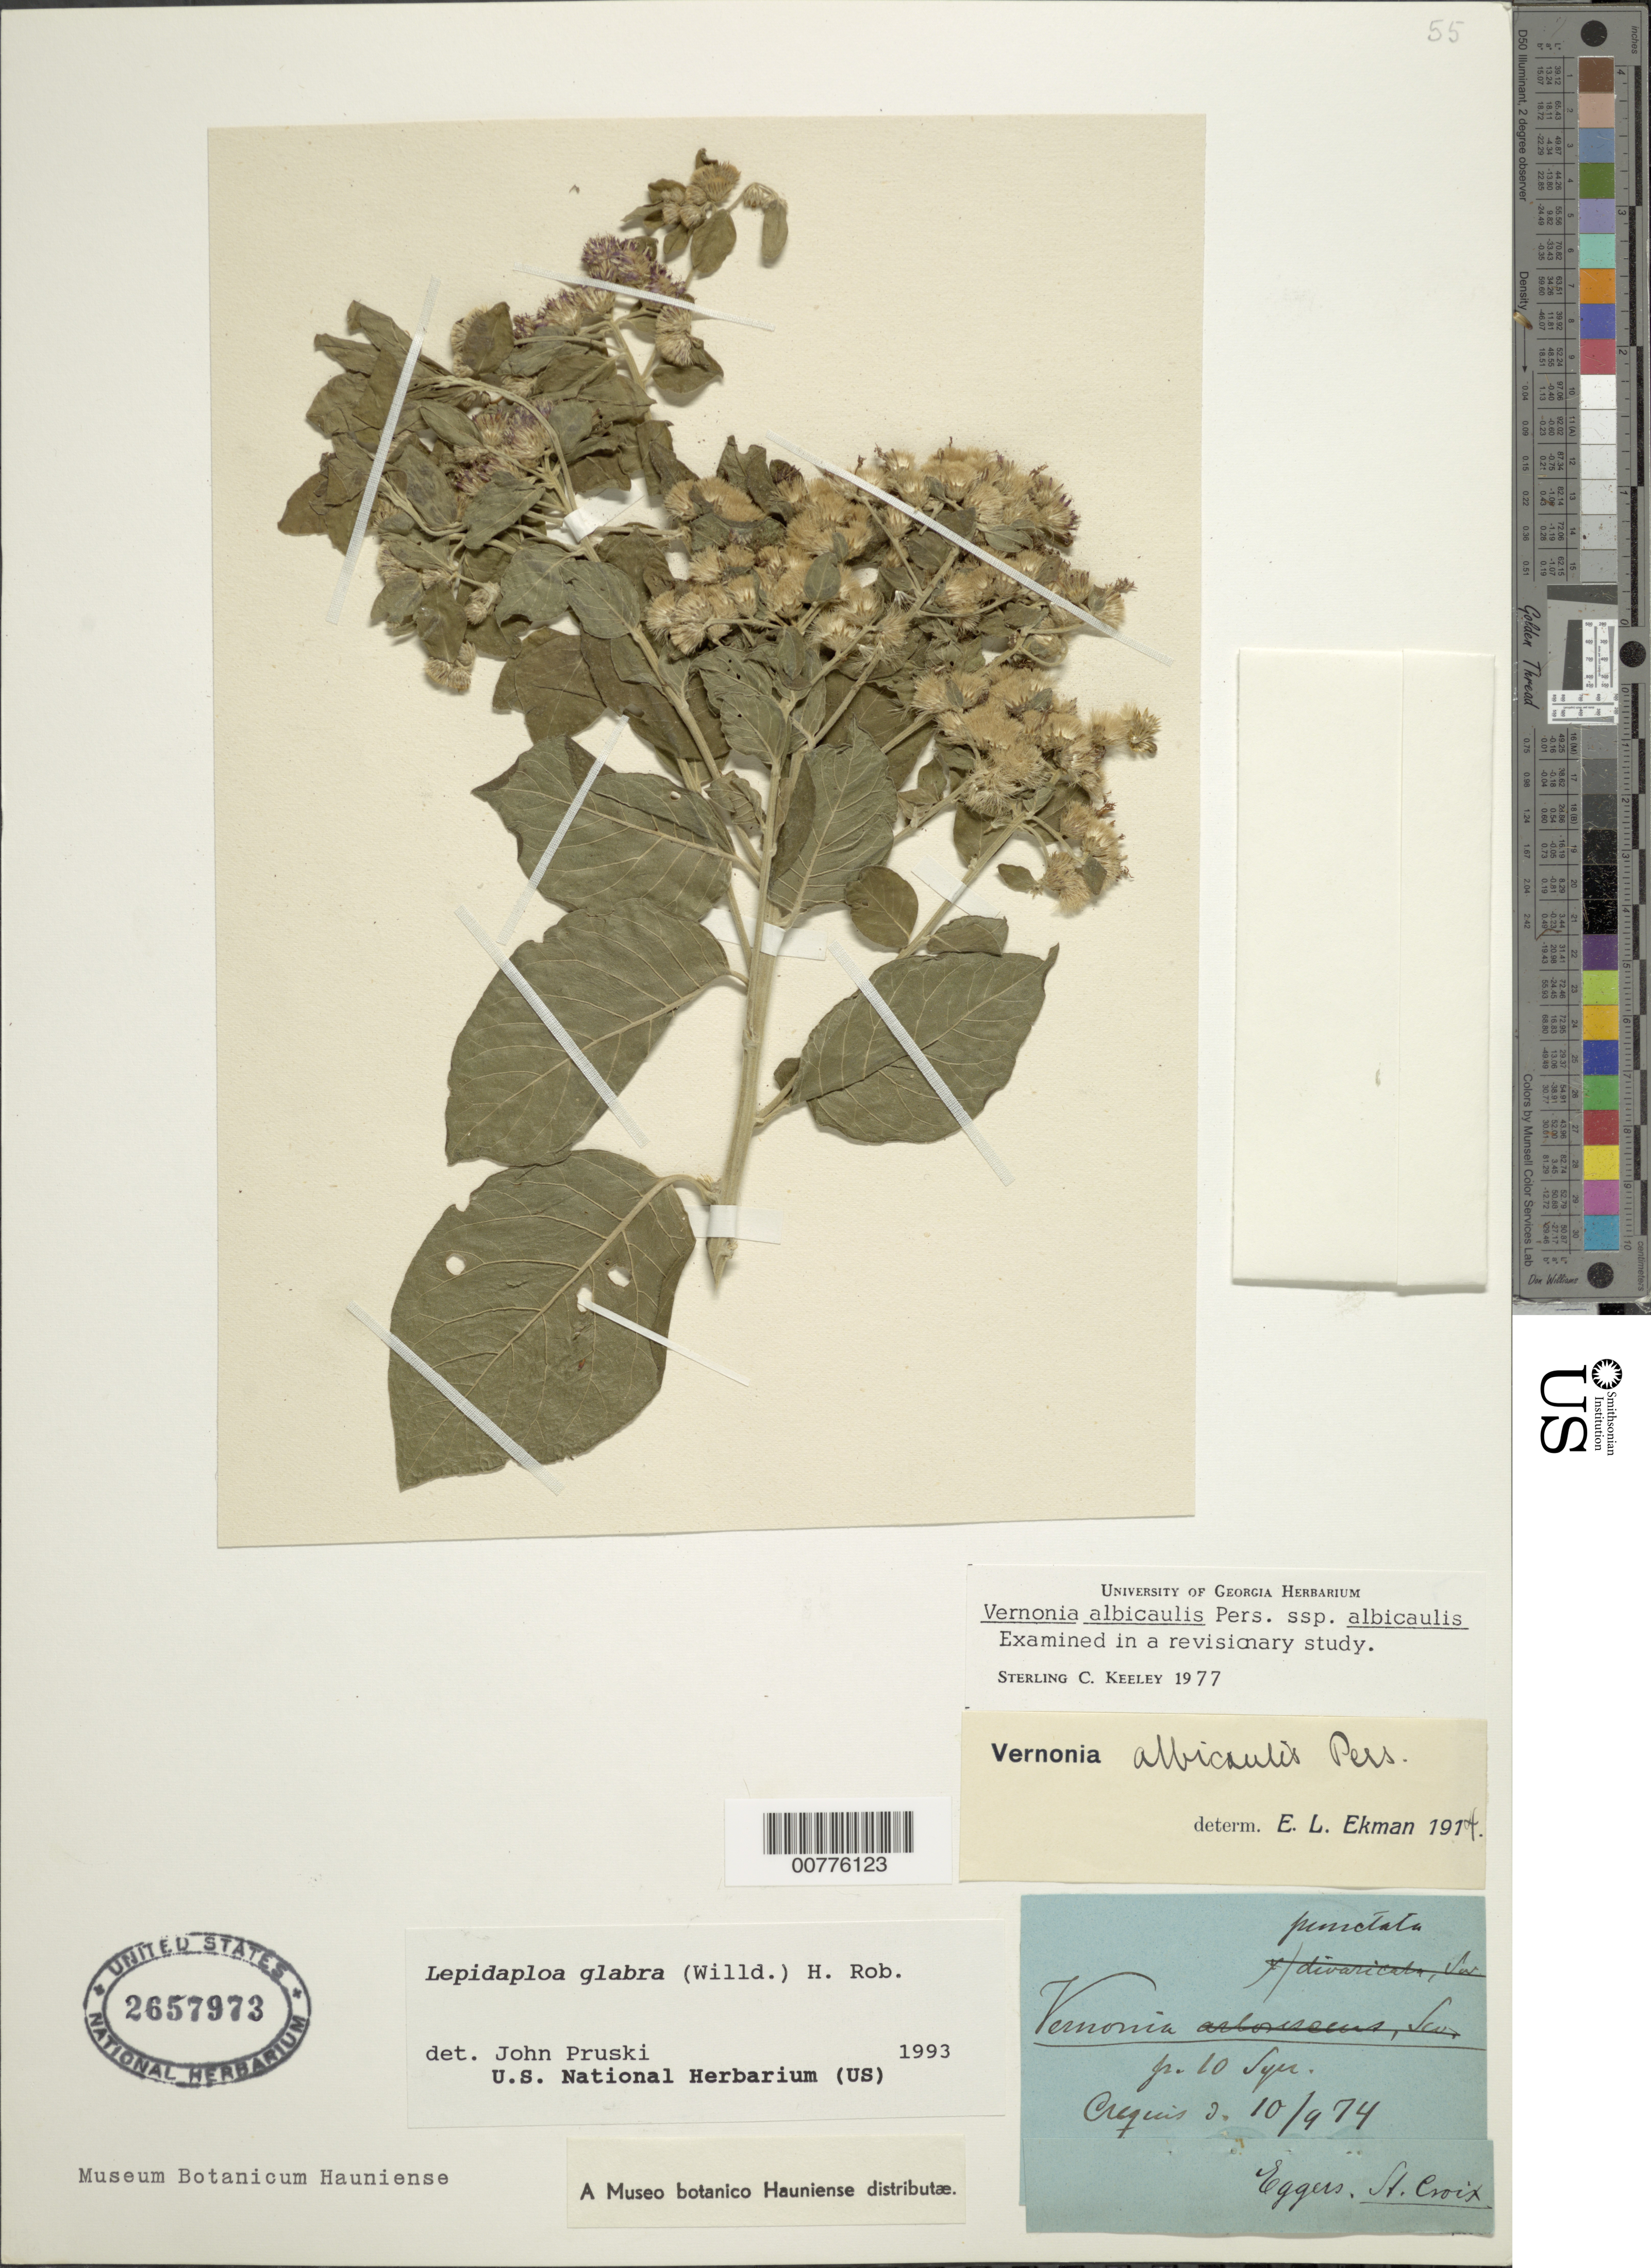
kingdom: Plantae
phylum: Tracheophyta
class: Magnoliopsida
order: Asterales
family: Asteraceae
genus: Lepidaploa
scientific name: Lepidaploa glabra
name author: (Willd.) H. Rob.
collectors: H. F. A. von Eggers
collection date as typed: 10 Sep 1874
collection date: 1874-09-10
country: U.S. Virgin Islands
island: St. Croix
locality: Crequis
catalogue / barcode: US 2657973